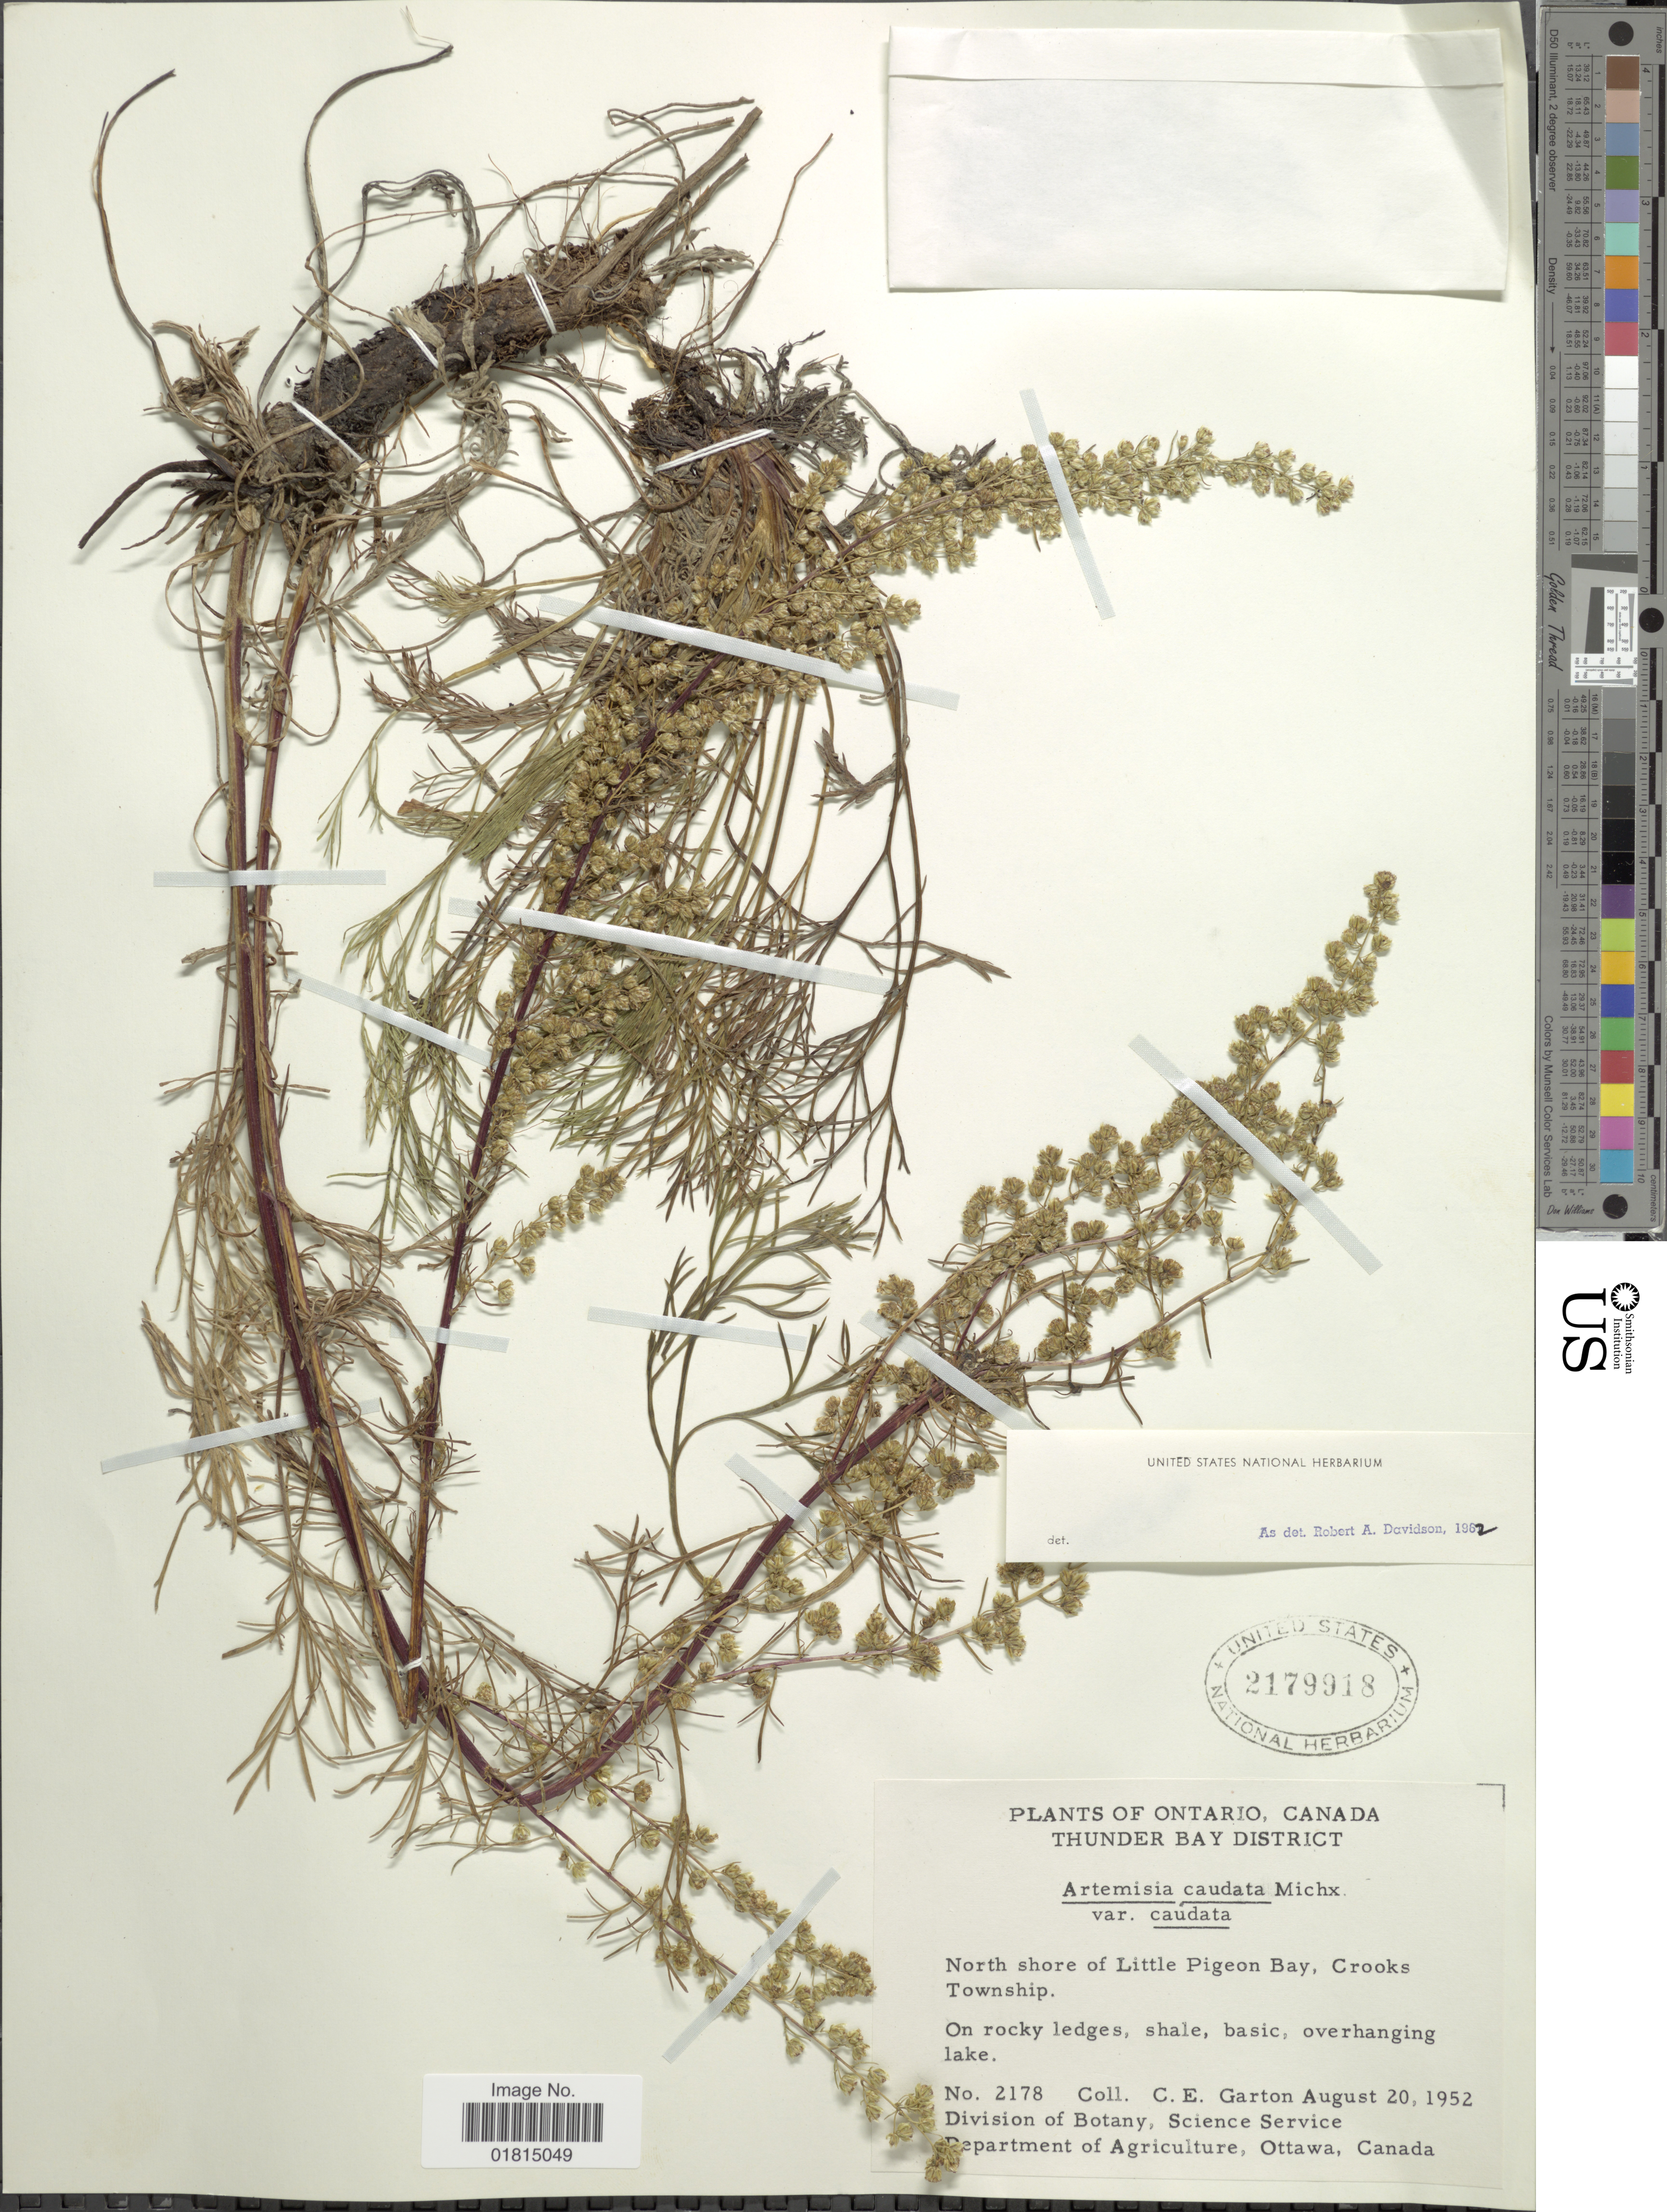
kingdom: Plantae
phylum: Tracheophyta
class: Magnoliopsida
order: Asterales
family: Asteraceae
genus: Artemisia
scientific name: Artemisia caudata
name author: Michx.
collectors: C. E. Garton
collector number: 2178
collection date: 1952-08-20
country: Canada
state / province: Ontario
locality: Thunder Bay District. North shore of Little Pigeon Bay, Crooks Township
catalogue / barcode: US 2179918